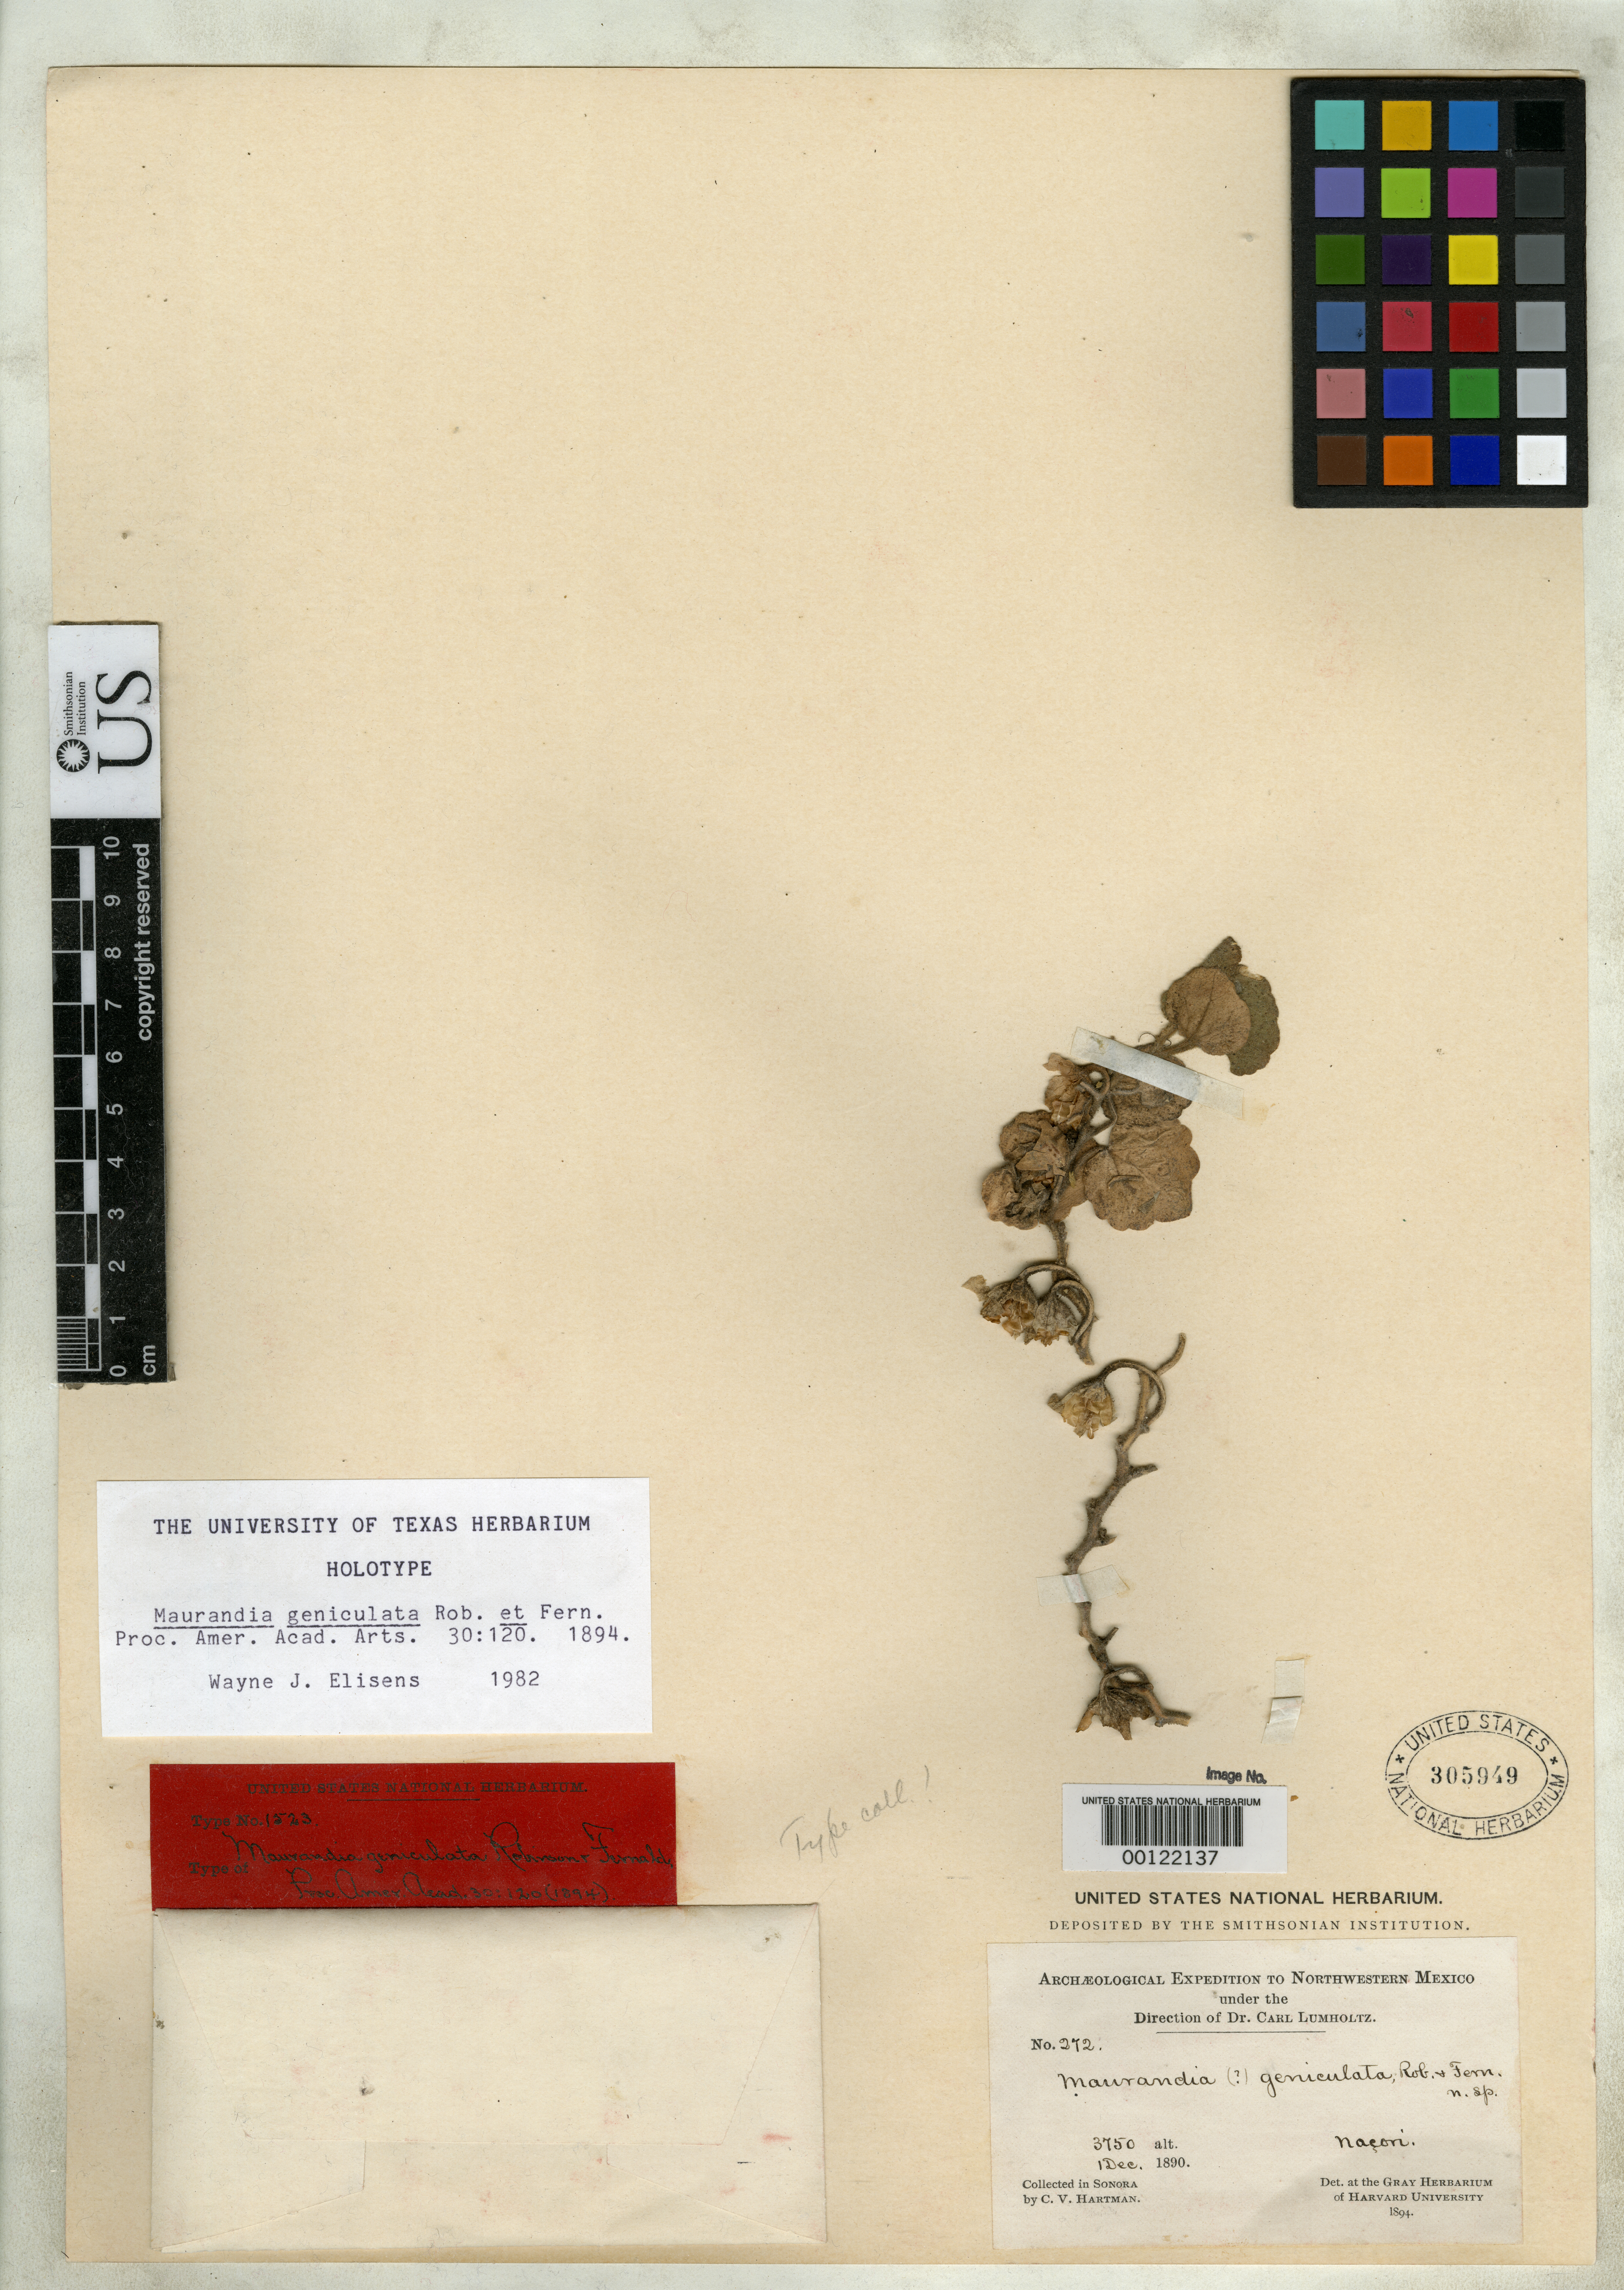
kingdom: Plantae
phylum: Tracheophyta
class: Magnoliopsida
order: Lamiales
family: Plantaginaceae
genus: Maurandya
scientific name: Maurandya geniculata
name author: B.L. Rob. & Fernald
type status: Isotype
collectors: C. V. Hartman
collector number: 272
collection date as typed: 01 Dec 1890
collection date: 1890-12-01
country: Mexico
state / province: Sonora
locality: Nacory.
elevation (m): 1143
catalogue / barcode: US 305949